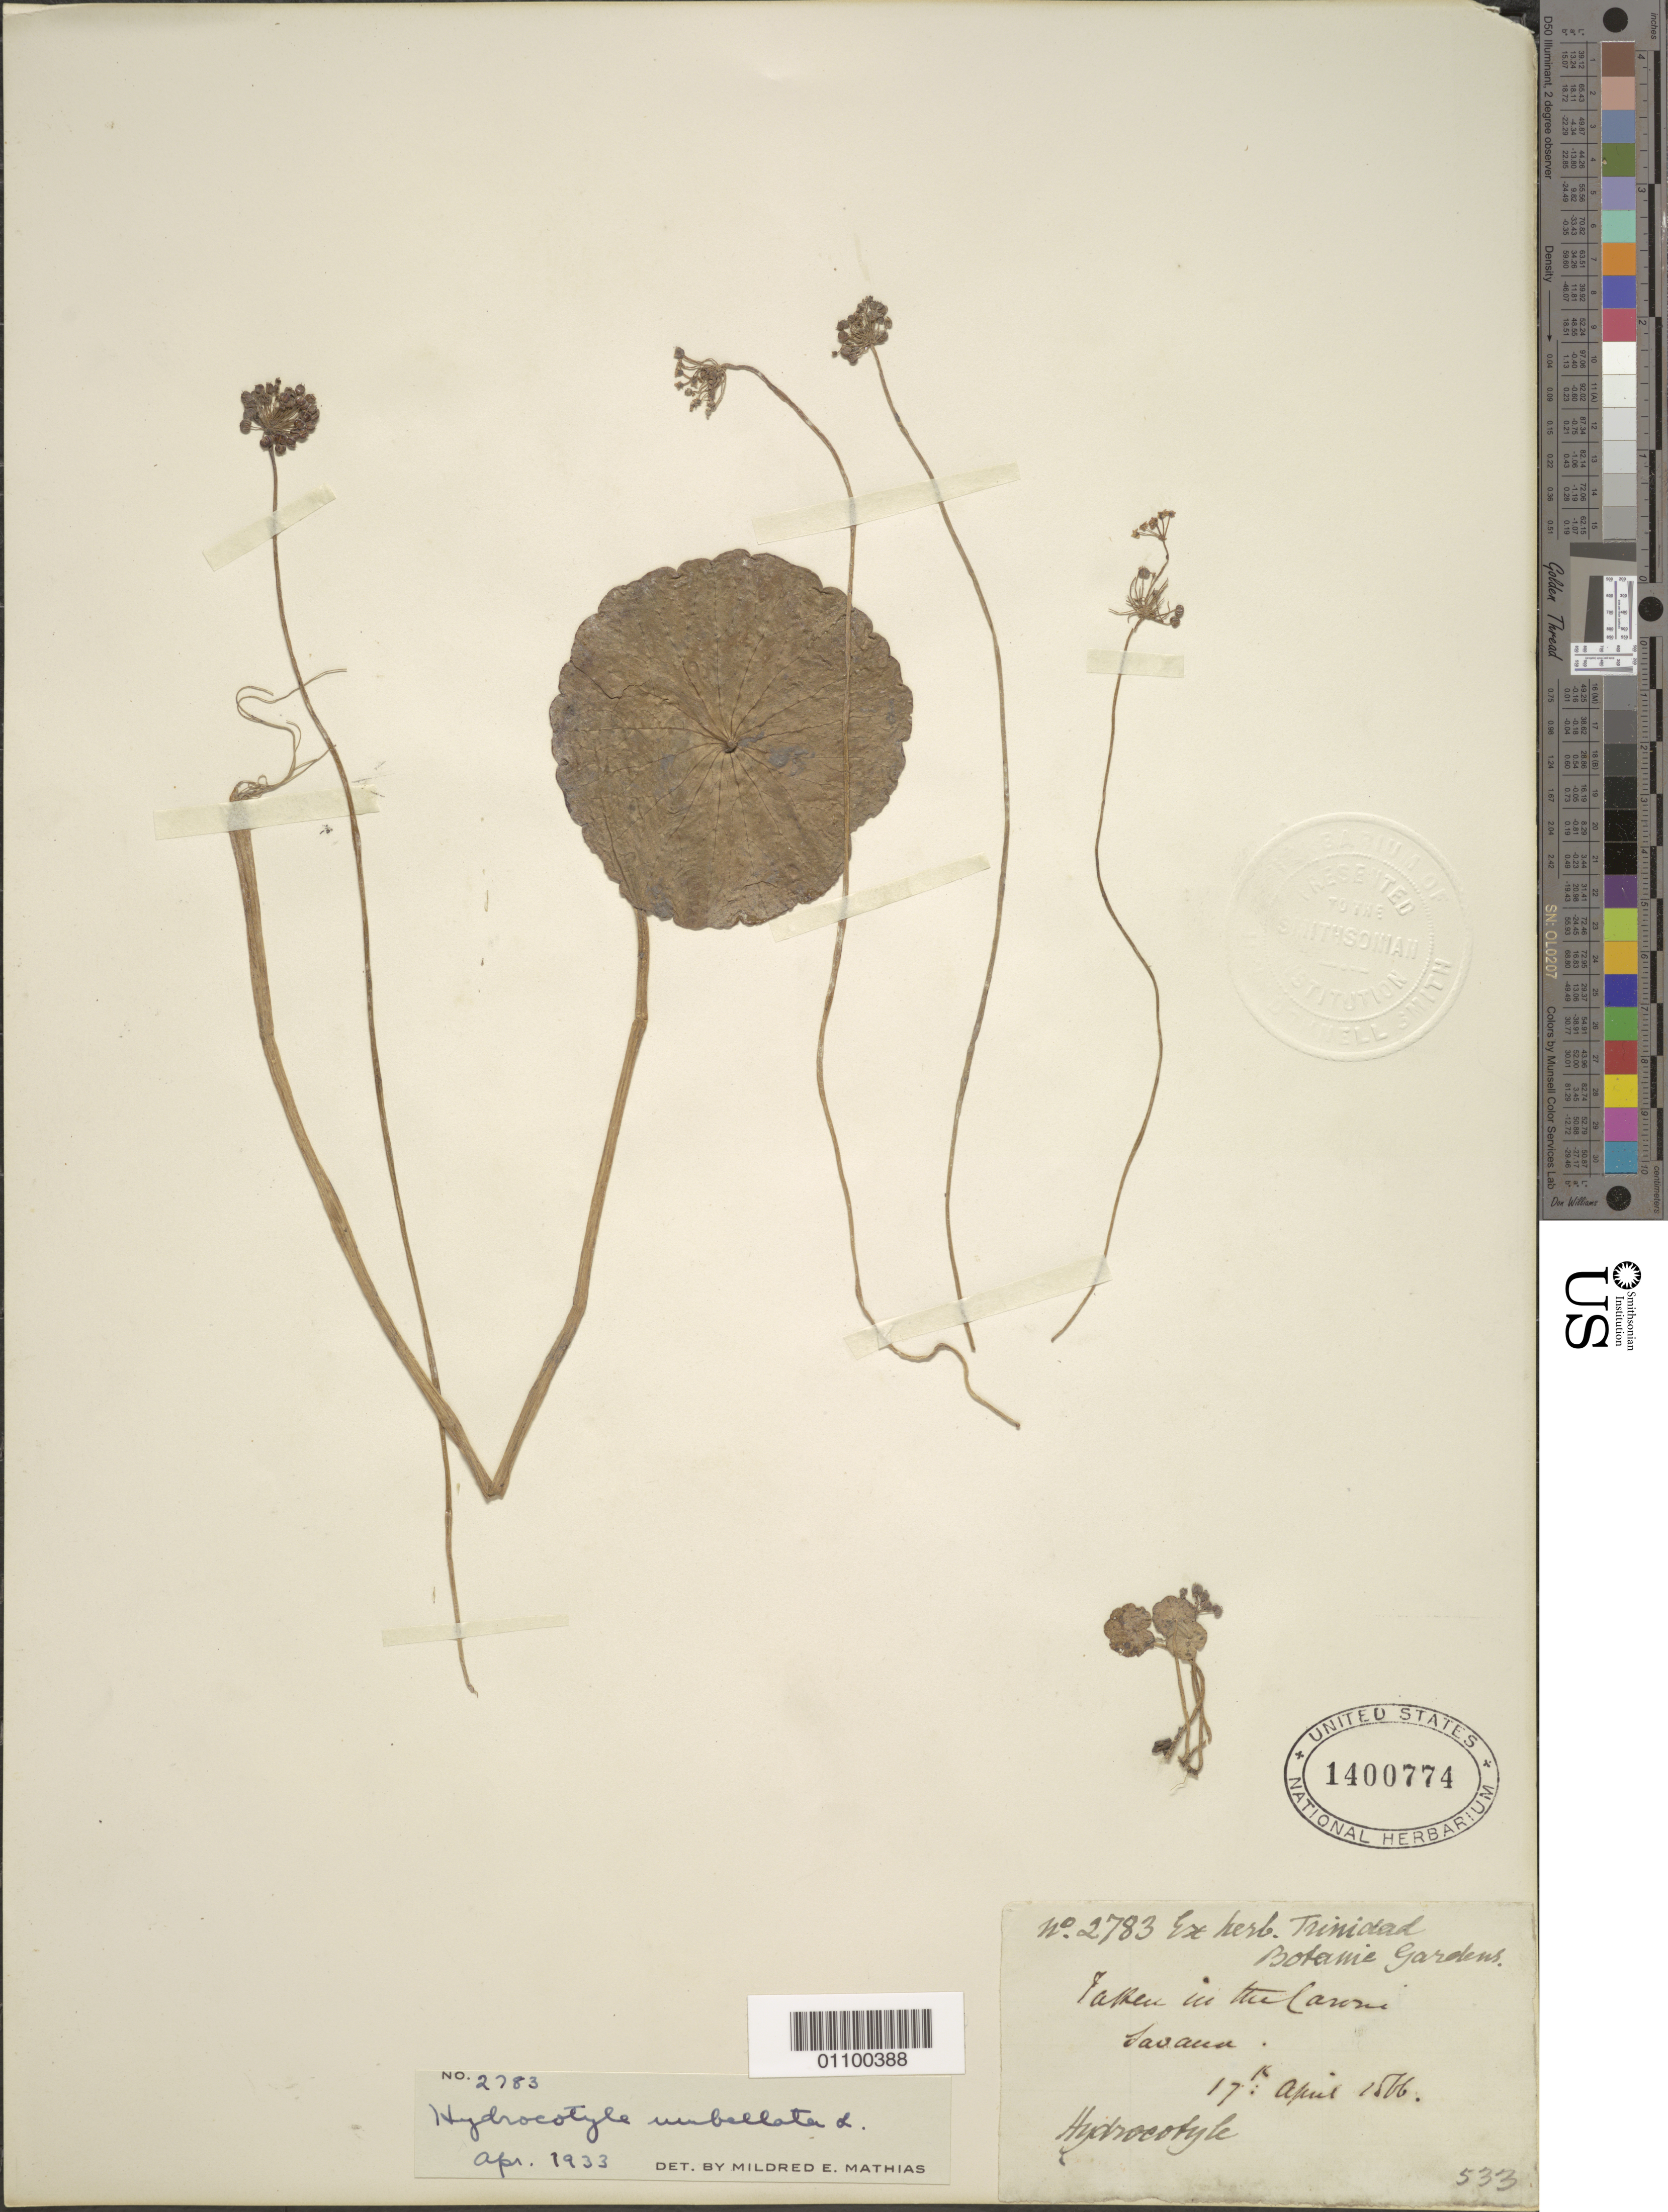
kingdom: Plantae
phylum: Tracheophyta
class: Magnoliopsida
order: Apiales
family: Araliaceae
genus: Hydrocotyle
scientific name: Hydrocotyle umbellata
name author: L.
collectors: ex herb. Bot. Gard. Trinidad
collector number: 2783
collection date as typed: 17 Apr 1866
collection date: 1866-04-17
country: Trinidad and Tobago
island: Trinidad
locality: Caroni Savanna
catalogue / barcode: US 1400774